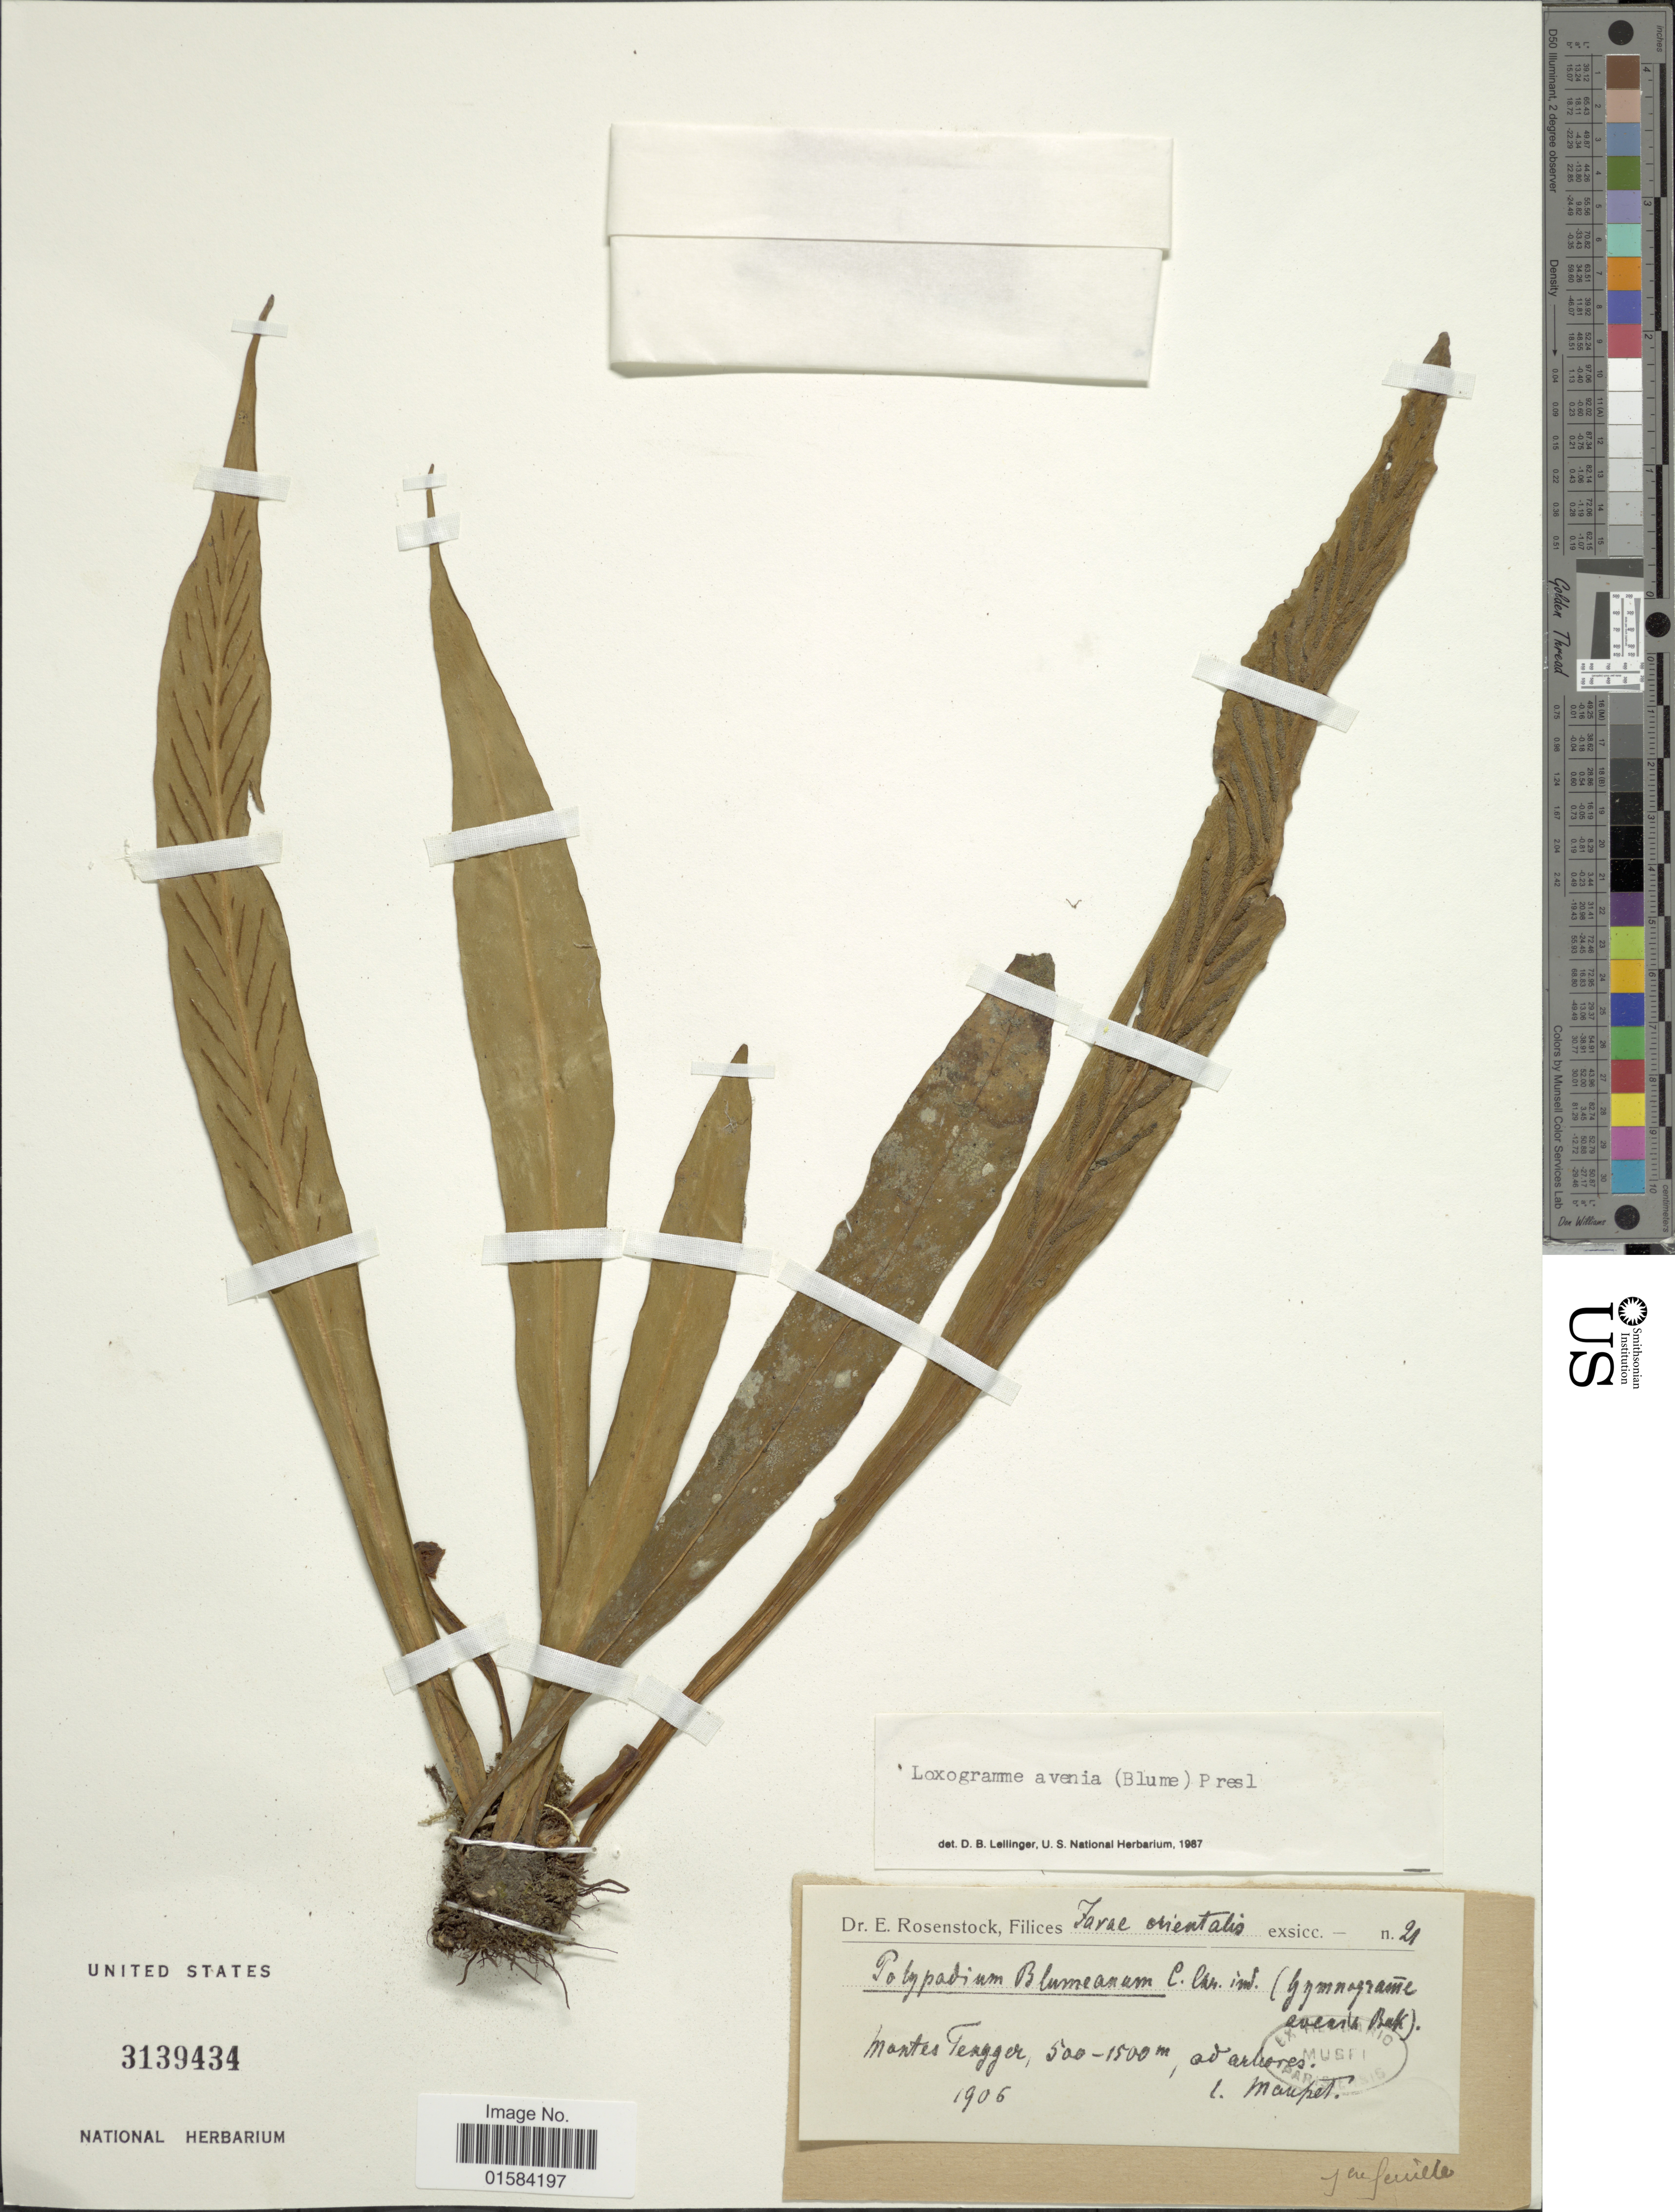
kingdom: Plantae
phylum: Tracheophyta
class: Polypodiopsida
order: Polypodiales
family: Polypodiaceae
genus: Loxogramme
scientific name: Loxogramme avenia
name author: (Blume) C. Presl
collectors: Mousset, --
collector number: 21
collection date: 1906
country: Indonesia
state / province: Java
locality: Javae orientalis, Montes Tengger, ad arbores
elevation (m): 500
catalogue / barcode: US 3139434